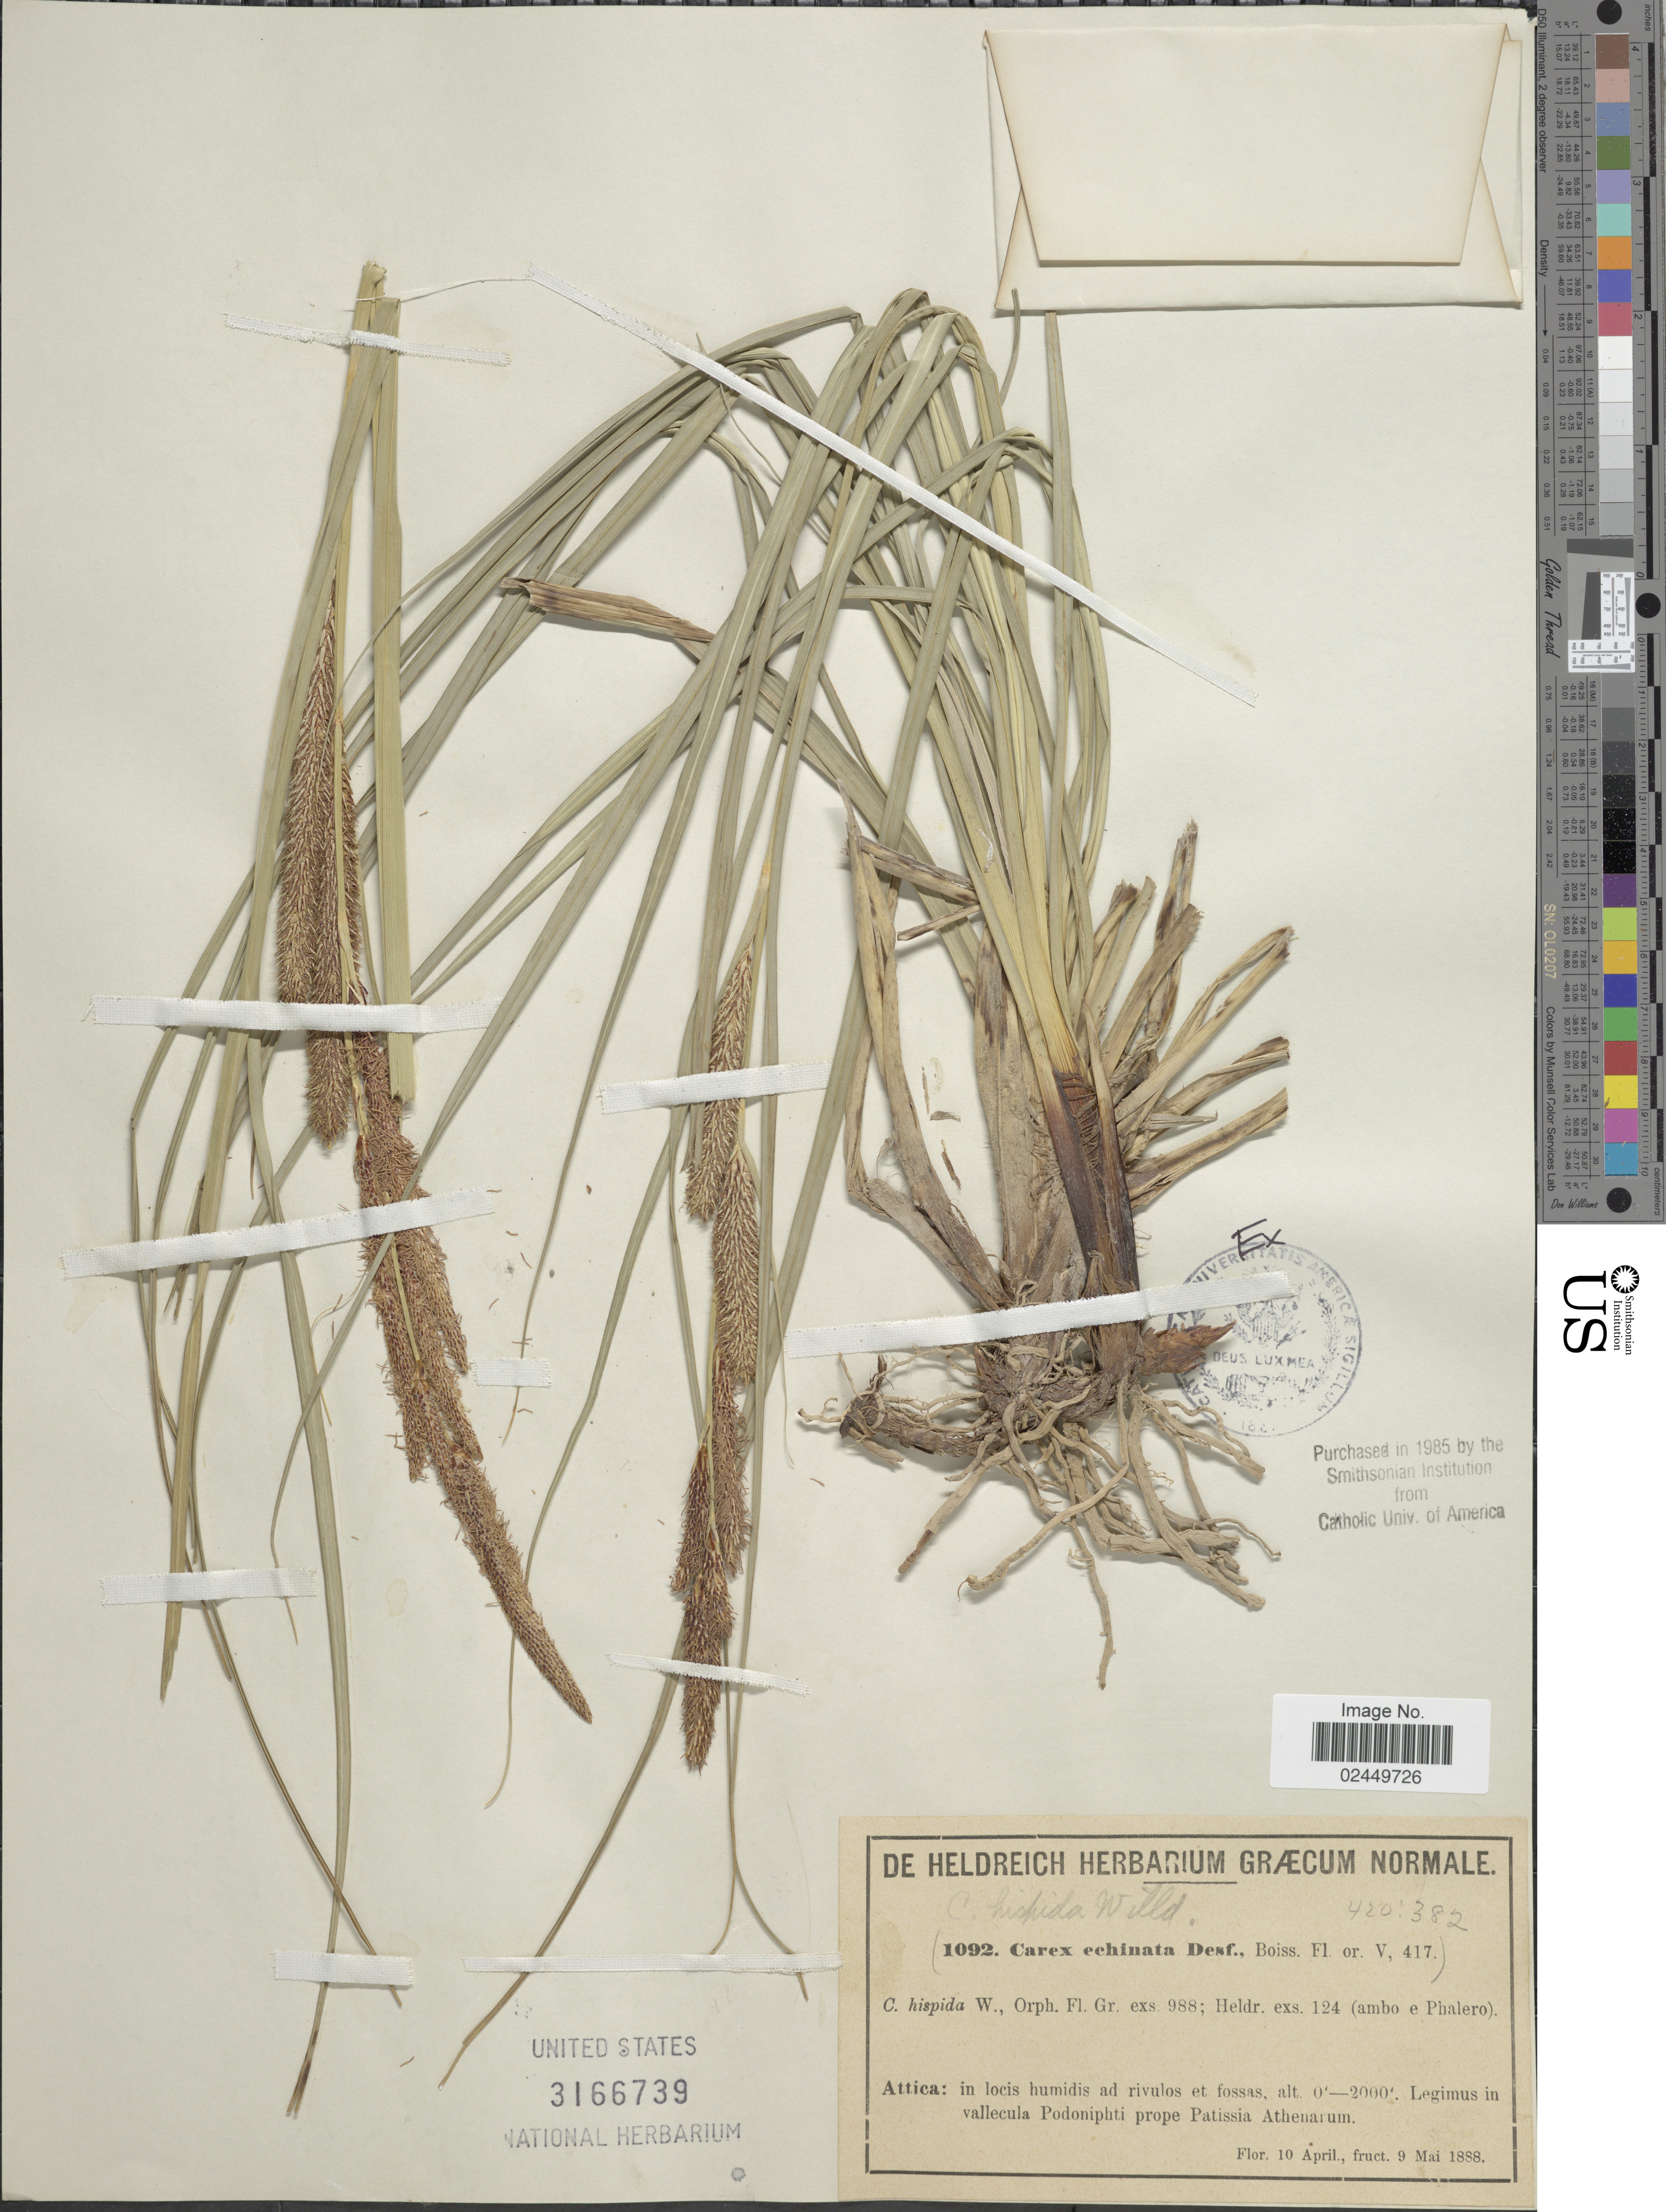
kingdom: Plantae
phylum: Tracheophyta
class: Liliopsida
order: Poales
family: Cyperaceae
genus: Carex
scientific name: Carex hispida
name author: Willd. ex Schkuhr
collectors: ex herb. De Heldreich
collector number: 1092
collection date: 1888-04-10/1888-05-09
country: Greece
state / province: Attica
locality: Vallecula Podoniphti prope Patissia Athenarum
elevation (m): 0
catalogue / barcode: US 3166739